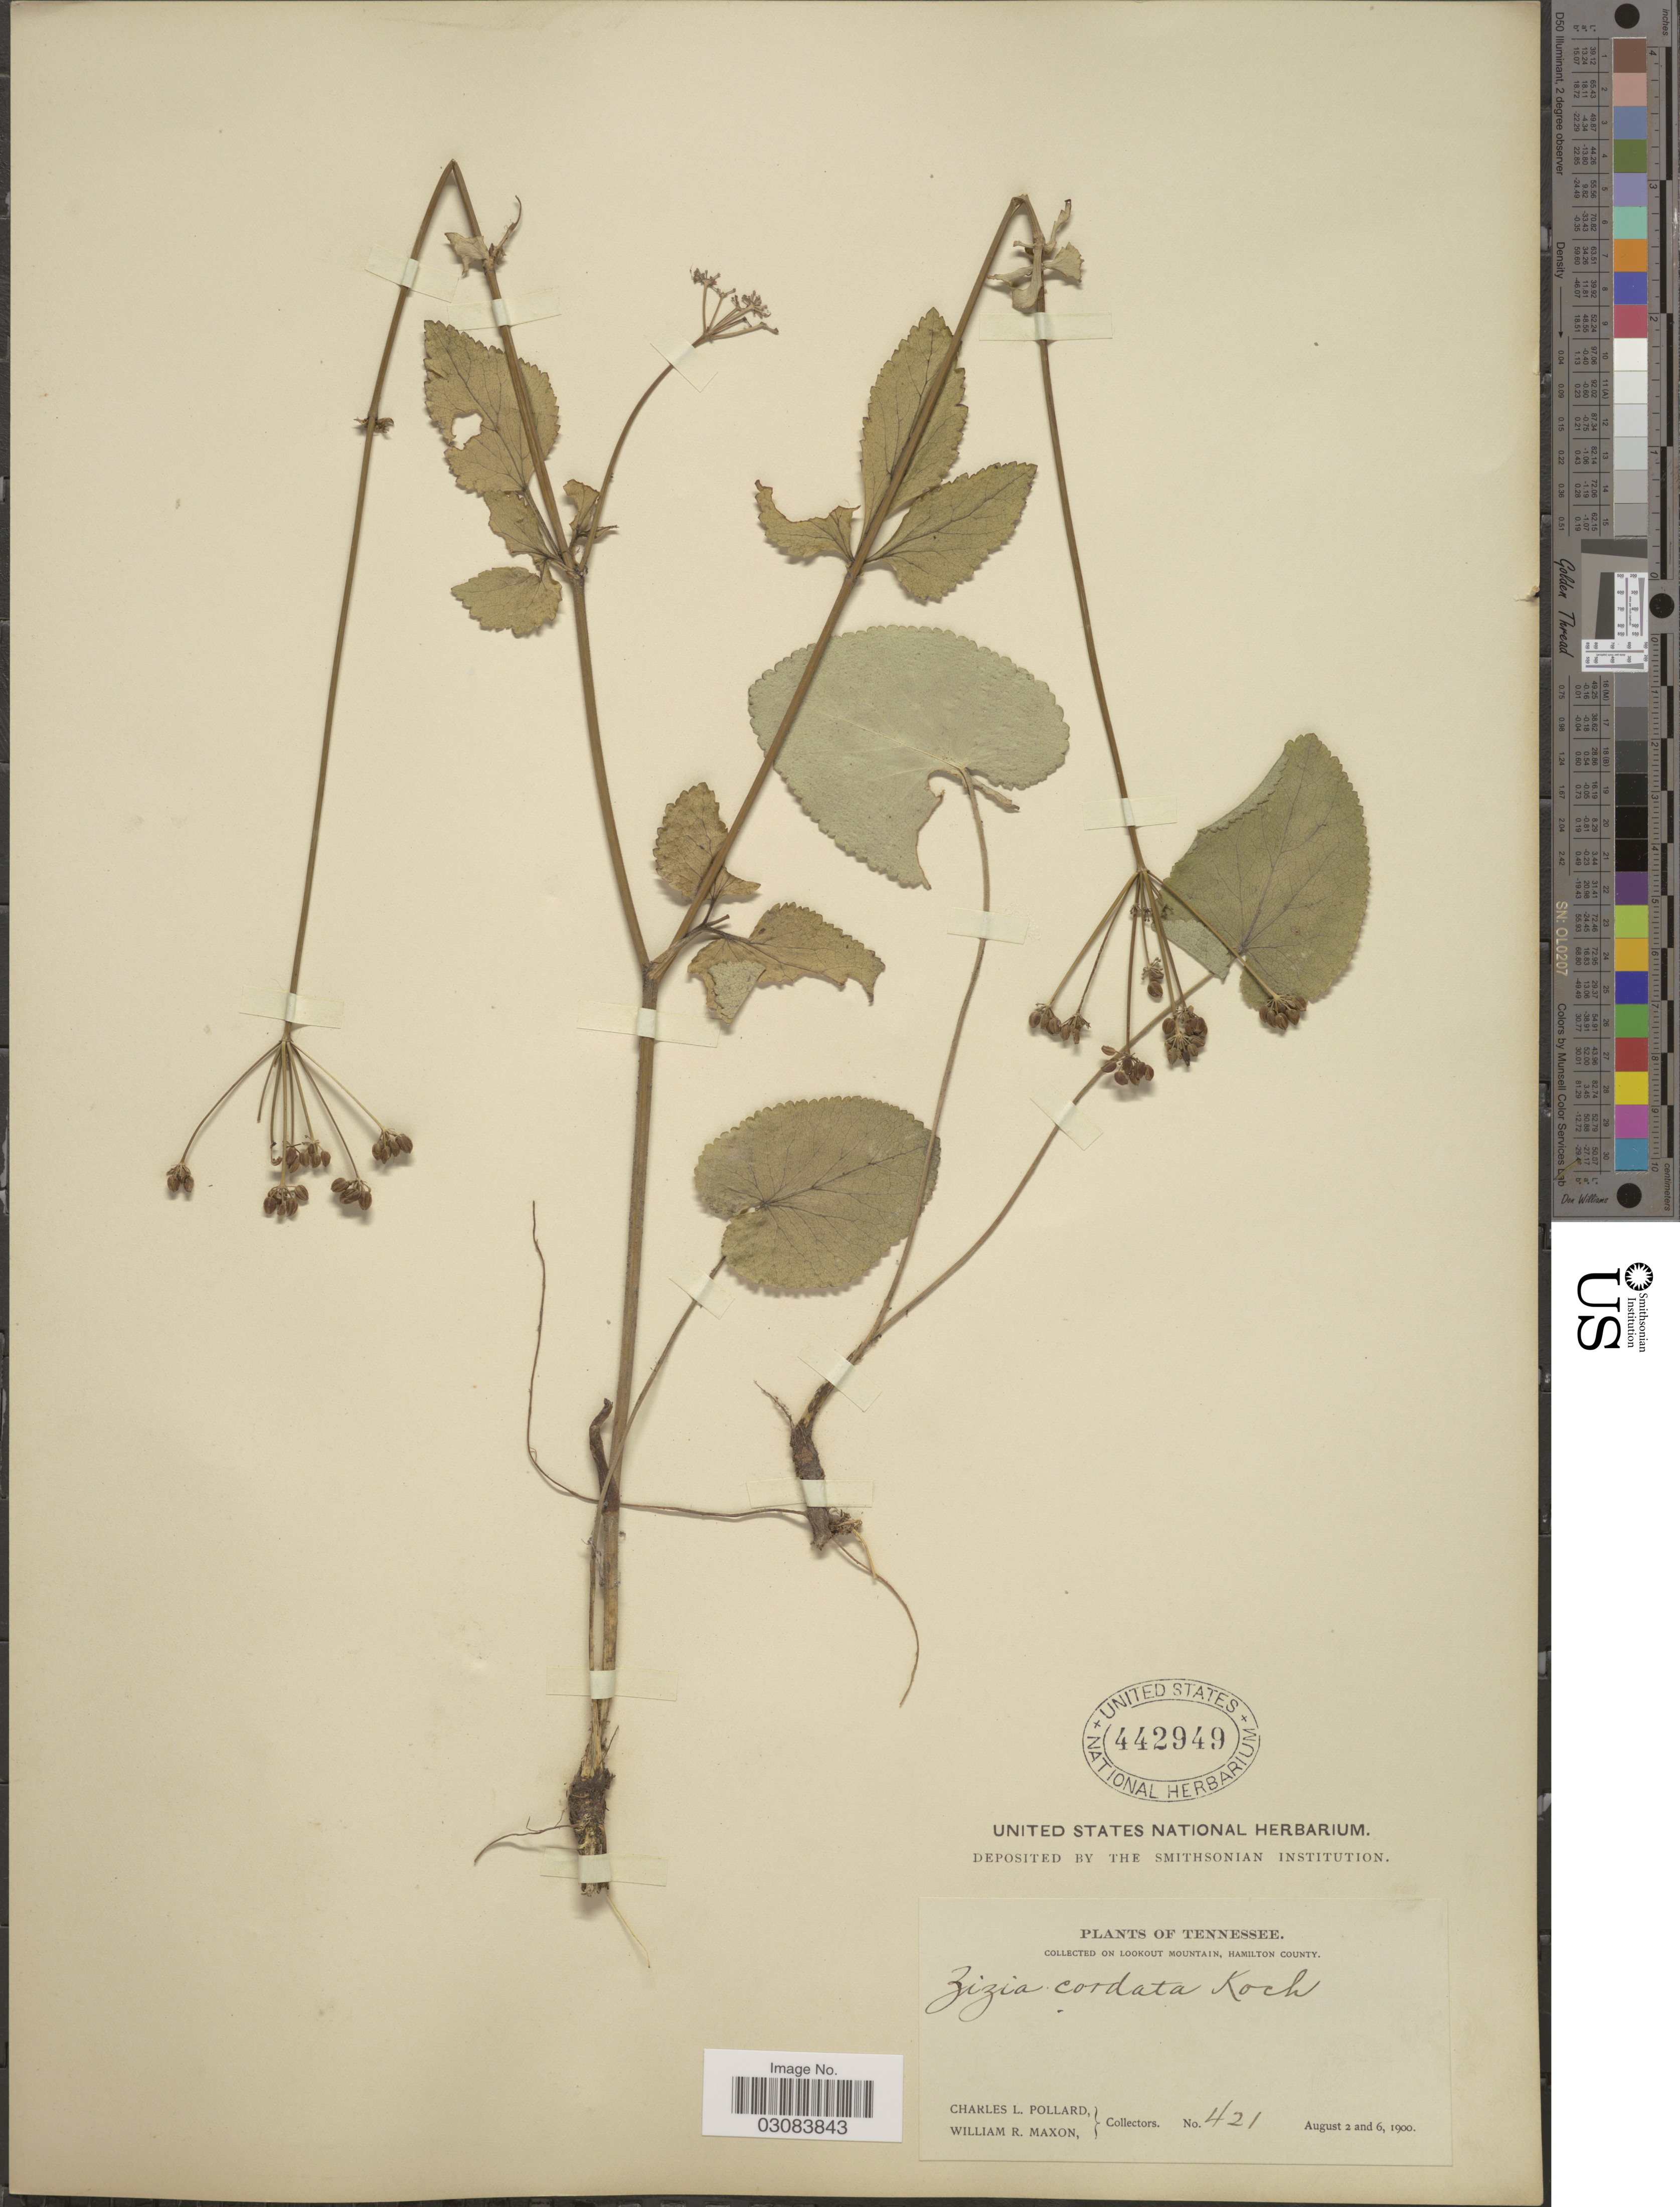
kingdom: Plantae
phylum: Tracheophyta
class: Magnoliopsida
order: Apiales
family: Apiaceae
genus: Zizia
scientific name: Zizia aptera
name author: (A. Gray) Fernald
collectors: C. L. Pollard & W. R. Maxon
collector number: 421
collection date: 1900-08-02/1900-08-06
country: United States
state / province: Tennessee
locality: On Lookout Mountain, Hamilton County.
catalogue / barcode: US 442949